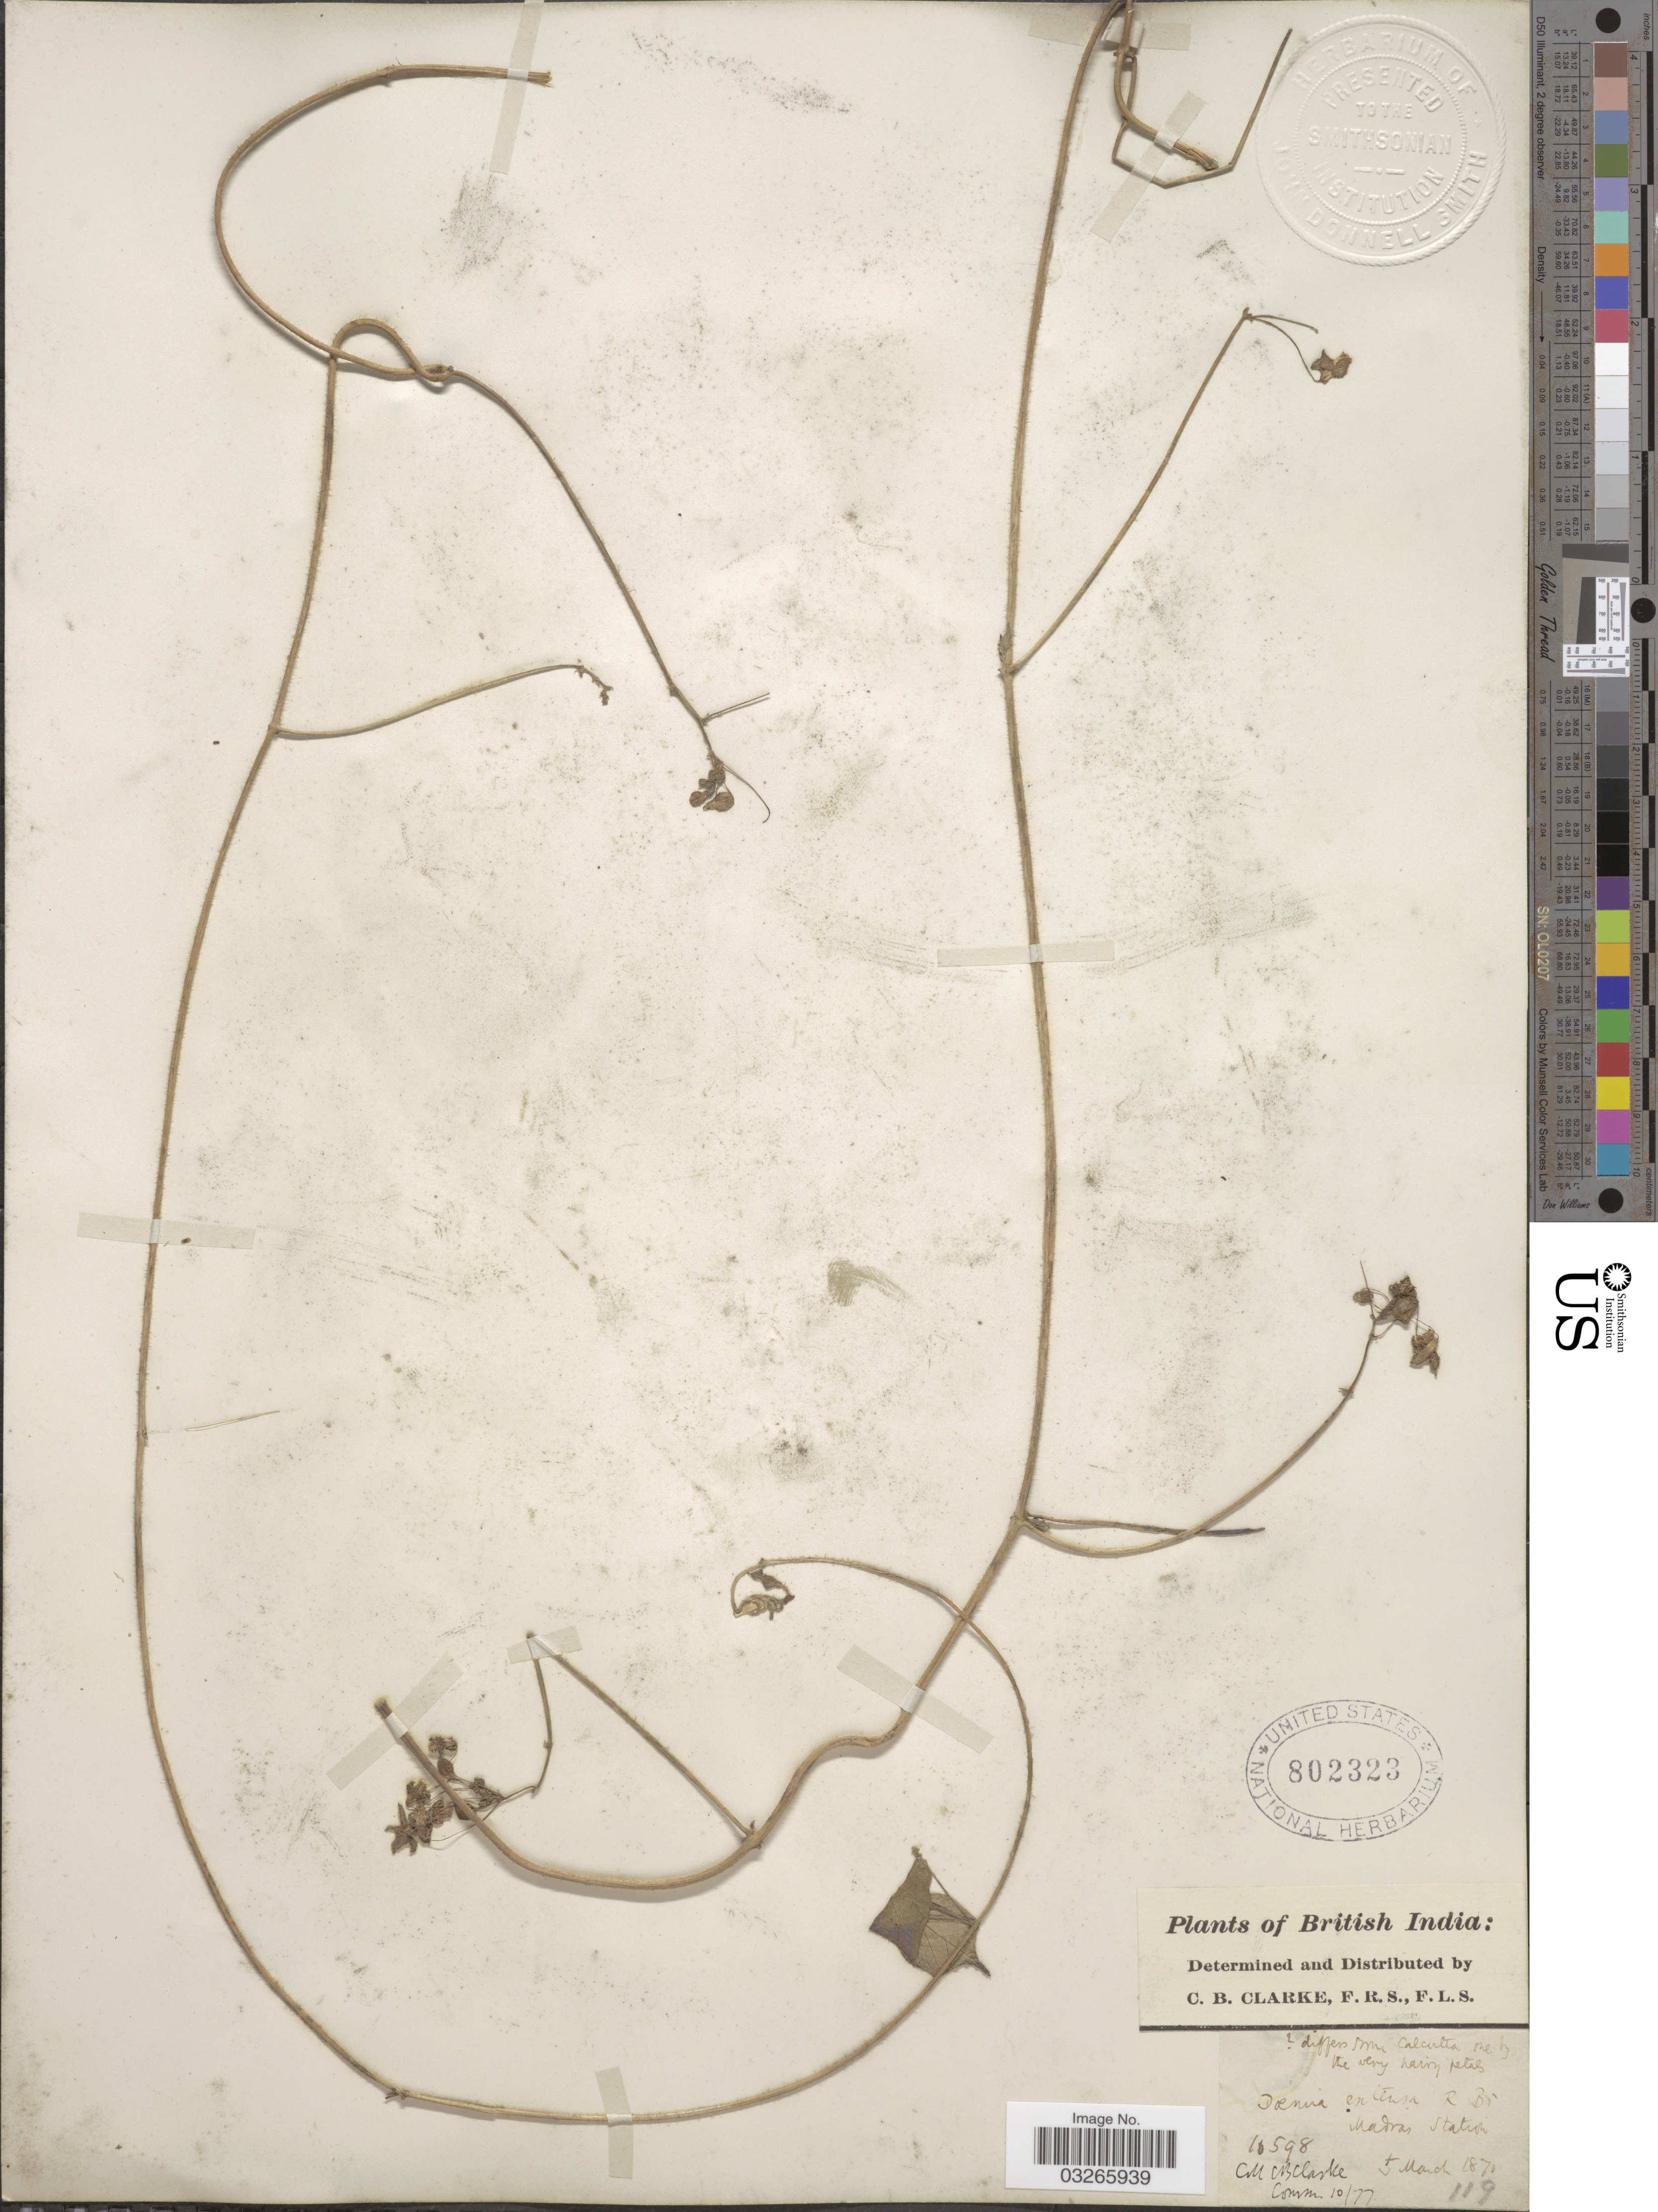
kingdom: Plantae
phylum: Tracheophyta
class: Magnoliopsida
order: Gentianales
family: Apocynaceae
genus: Doemia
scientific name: Doemia extensa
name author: (Jacq.) W.T. Aiton ex Schult.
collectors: C. B. Clarke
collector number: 10598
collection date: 1870-03-05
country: India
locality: British India. Madras Station.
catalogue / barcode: US 802323